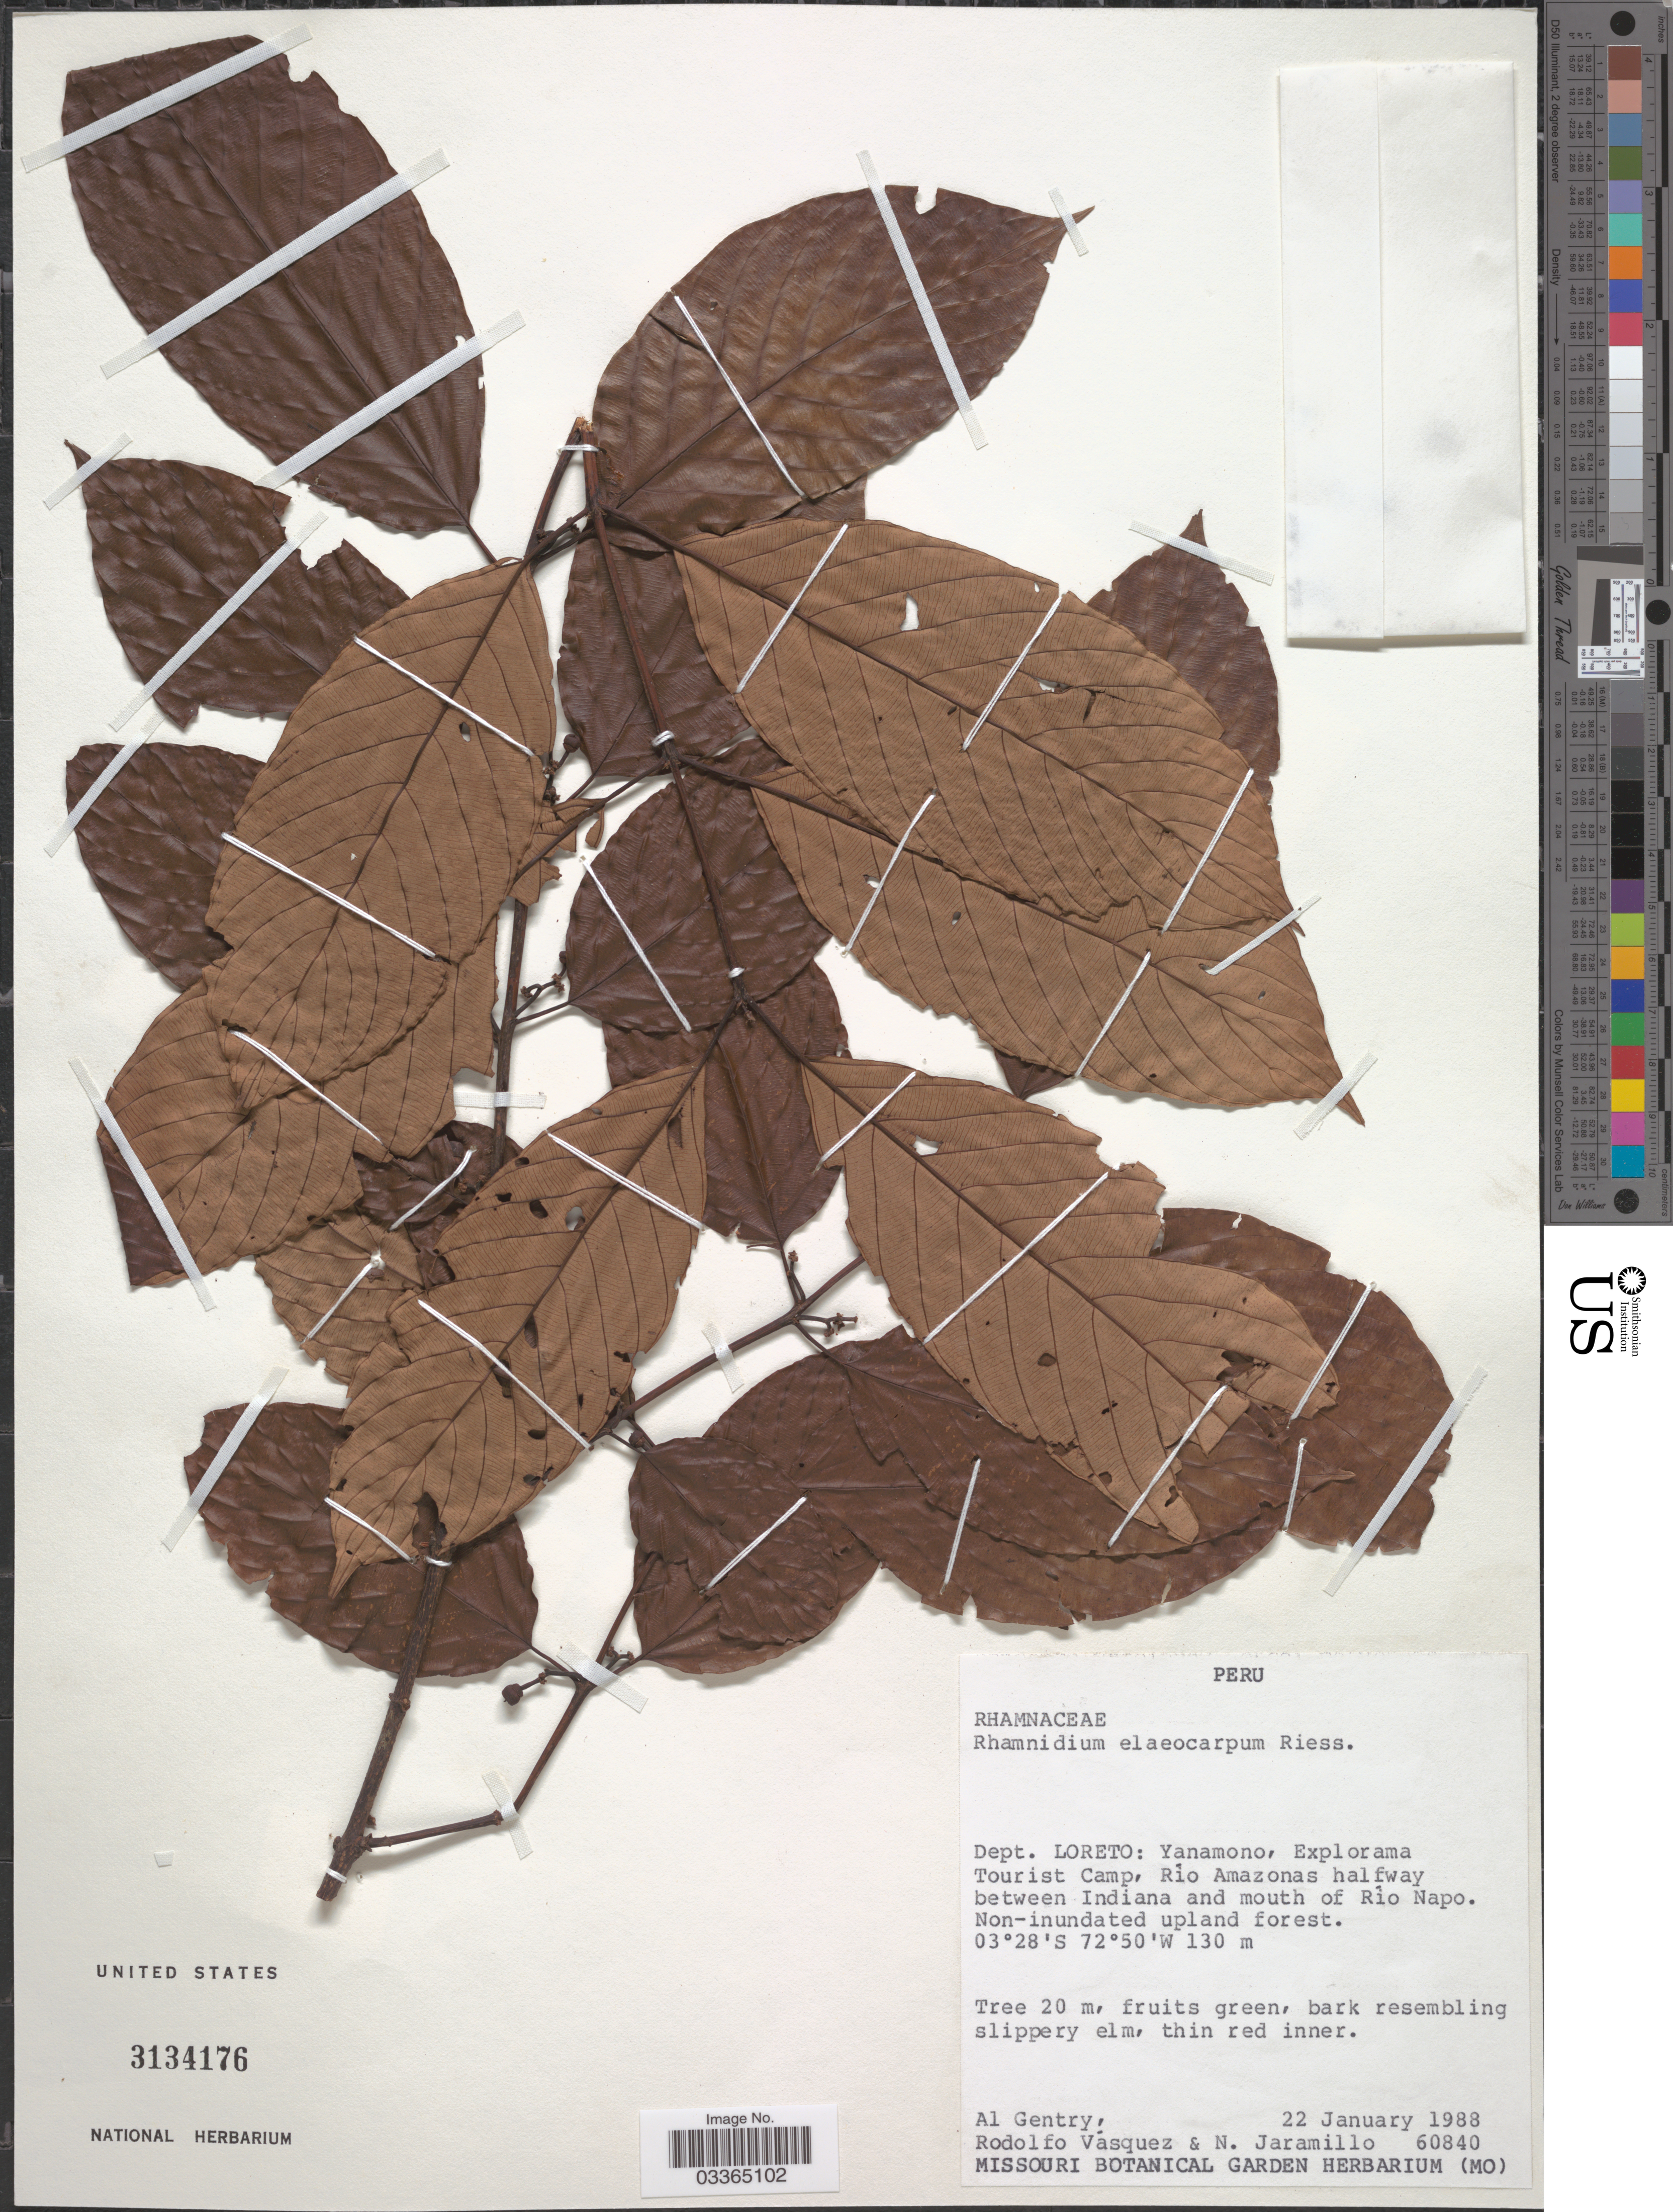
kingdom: Plantae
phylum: Tracheophyta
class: Magnoliopsida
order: Rosales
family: Rhamnaceae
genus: Rhamnidium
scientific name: Rhamnidium elaeocarpum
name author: Reissek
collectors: A. H. Gentry, R. Vásquez & N. Jaramillo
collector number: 60840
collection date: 1988-01-22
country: Peru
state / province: Loreto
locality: Dept. Loreto: Yanamono, Explorama Tourist Camp, Río Amazonas halfway between Indiana and mouth of Río Napo.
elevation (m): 130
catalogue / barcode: US 3134176